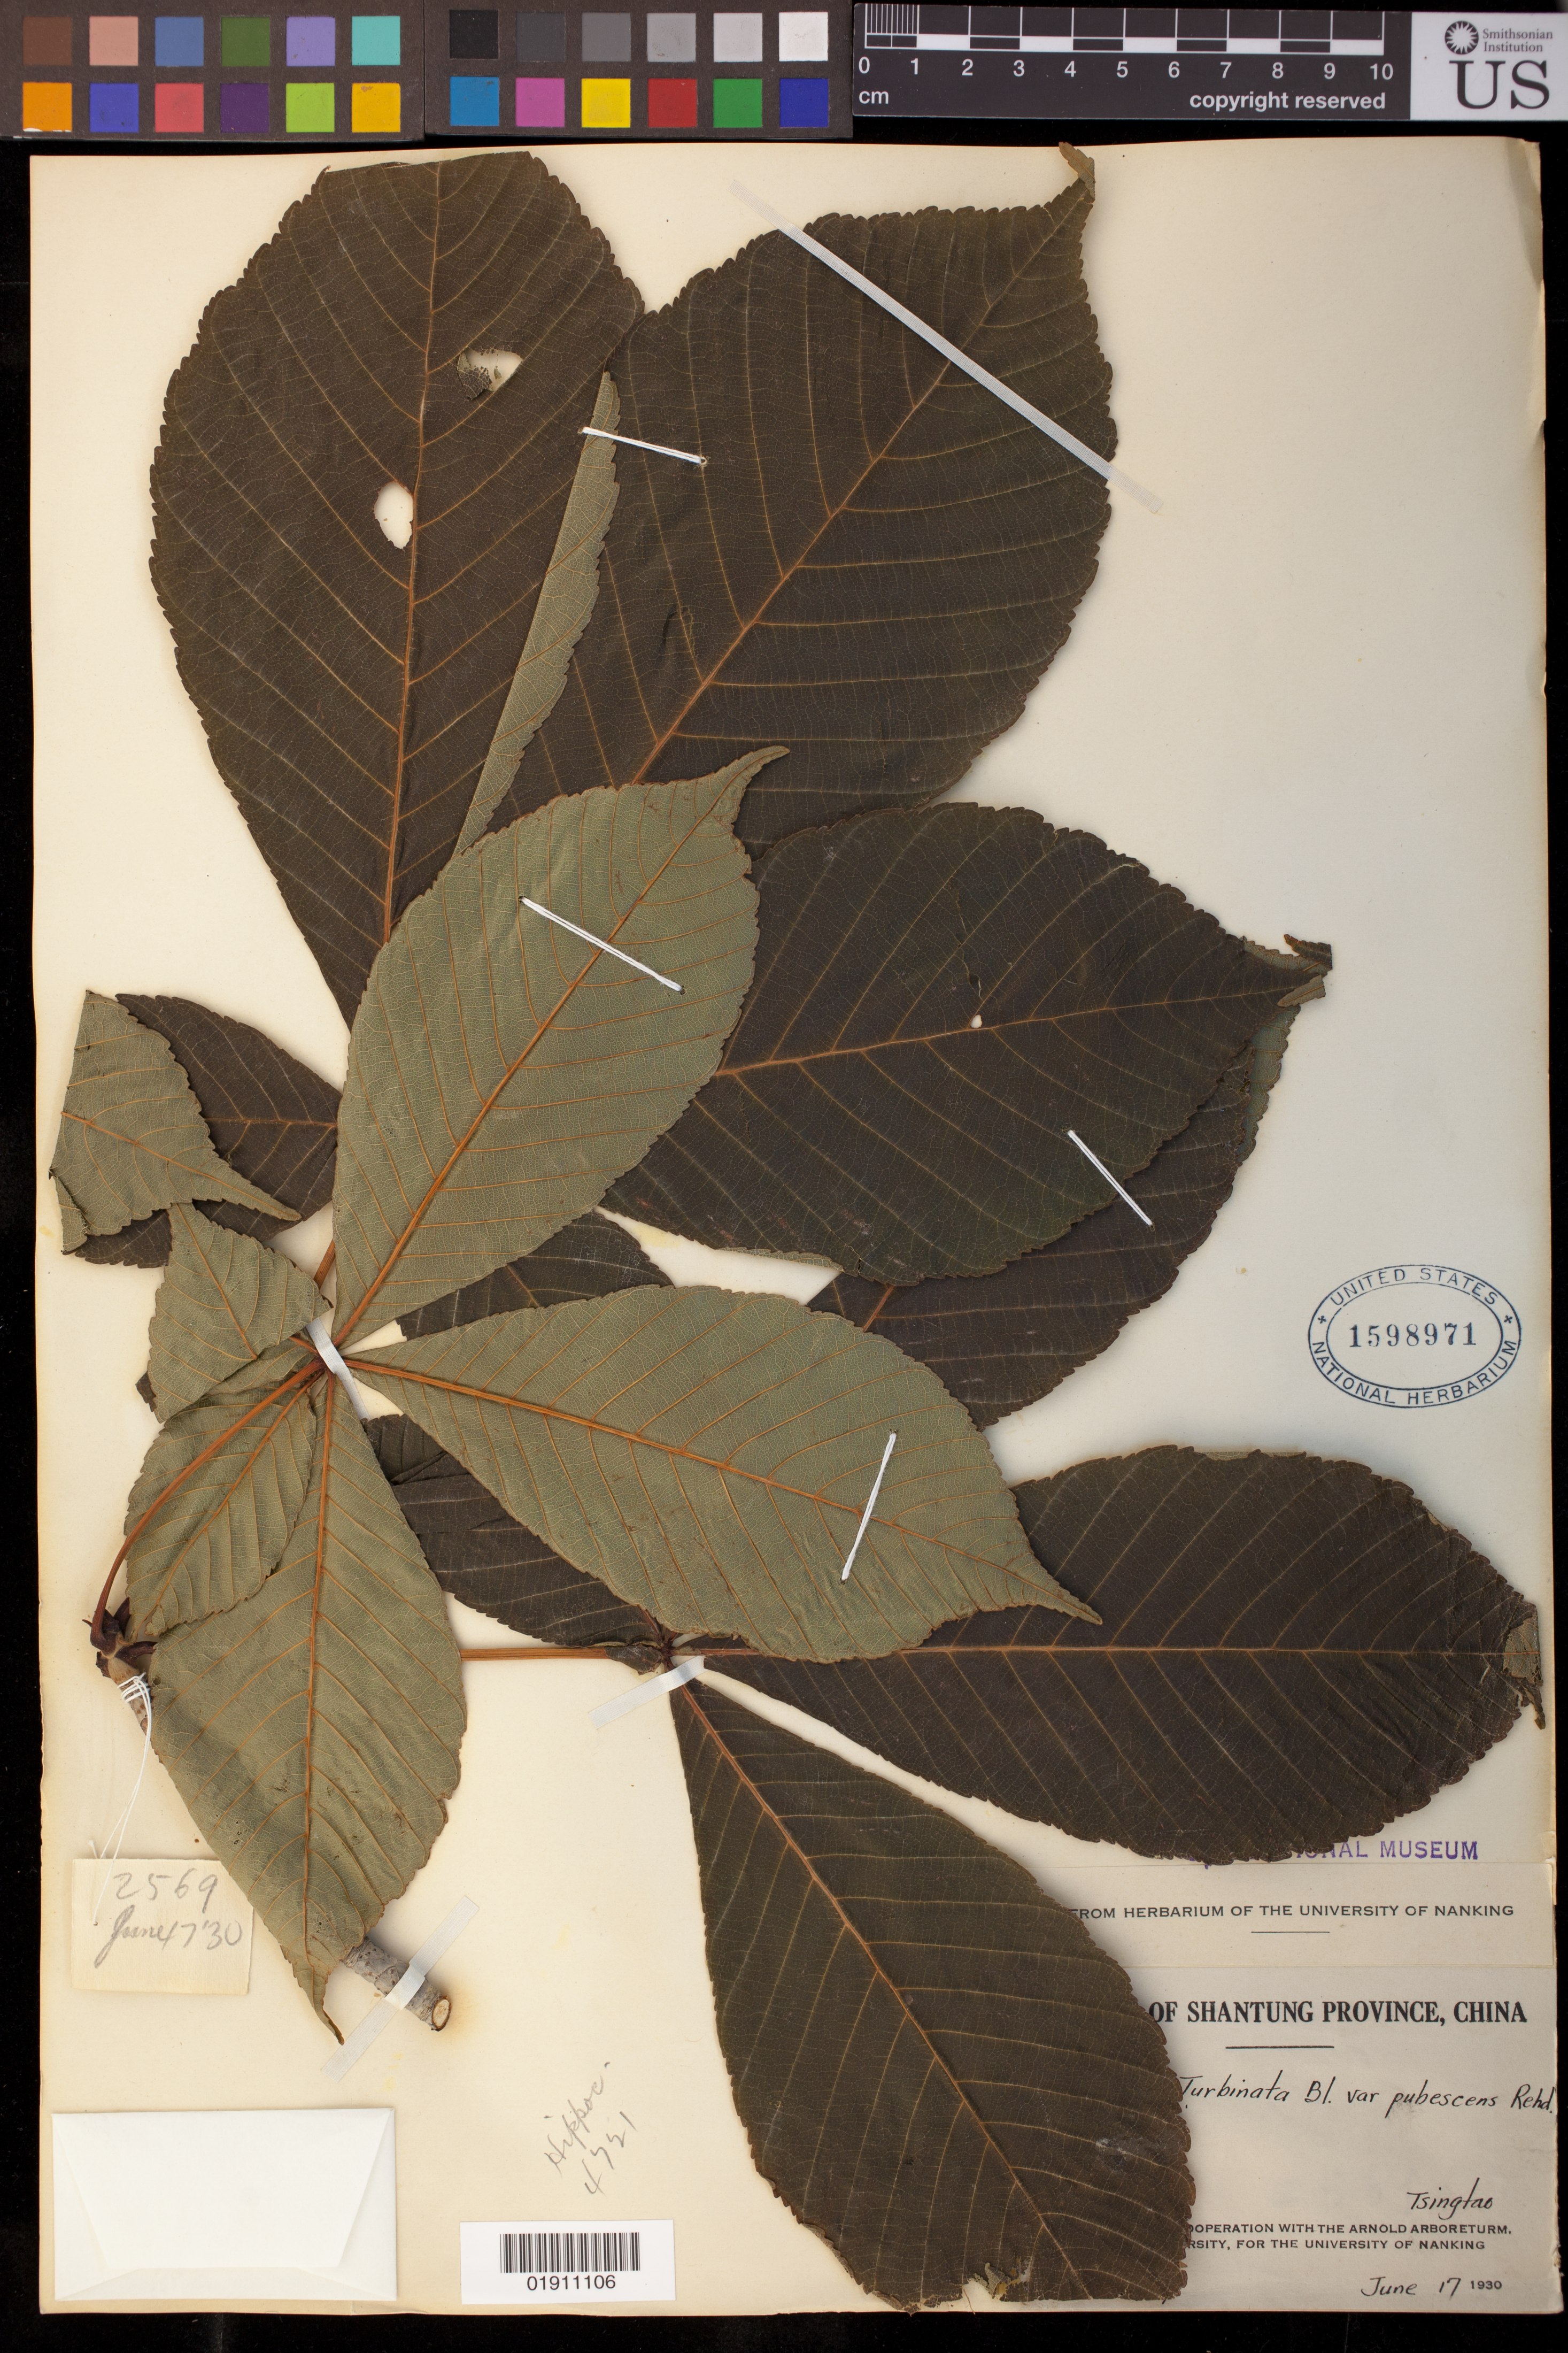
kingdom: Plantae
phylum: Tracheophyta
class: Magnoliopsida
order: Sapindales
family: Sapindaceae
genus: Aesculus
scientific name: Aesculus turbinata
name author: Blume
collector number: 2569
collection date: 1930-06-17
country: China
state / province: Shandong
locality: Tsingtao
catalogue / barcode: US 1598971